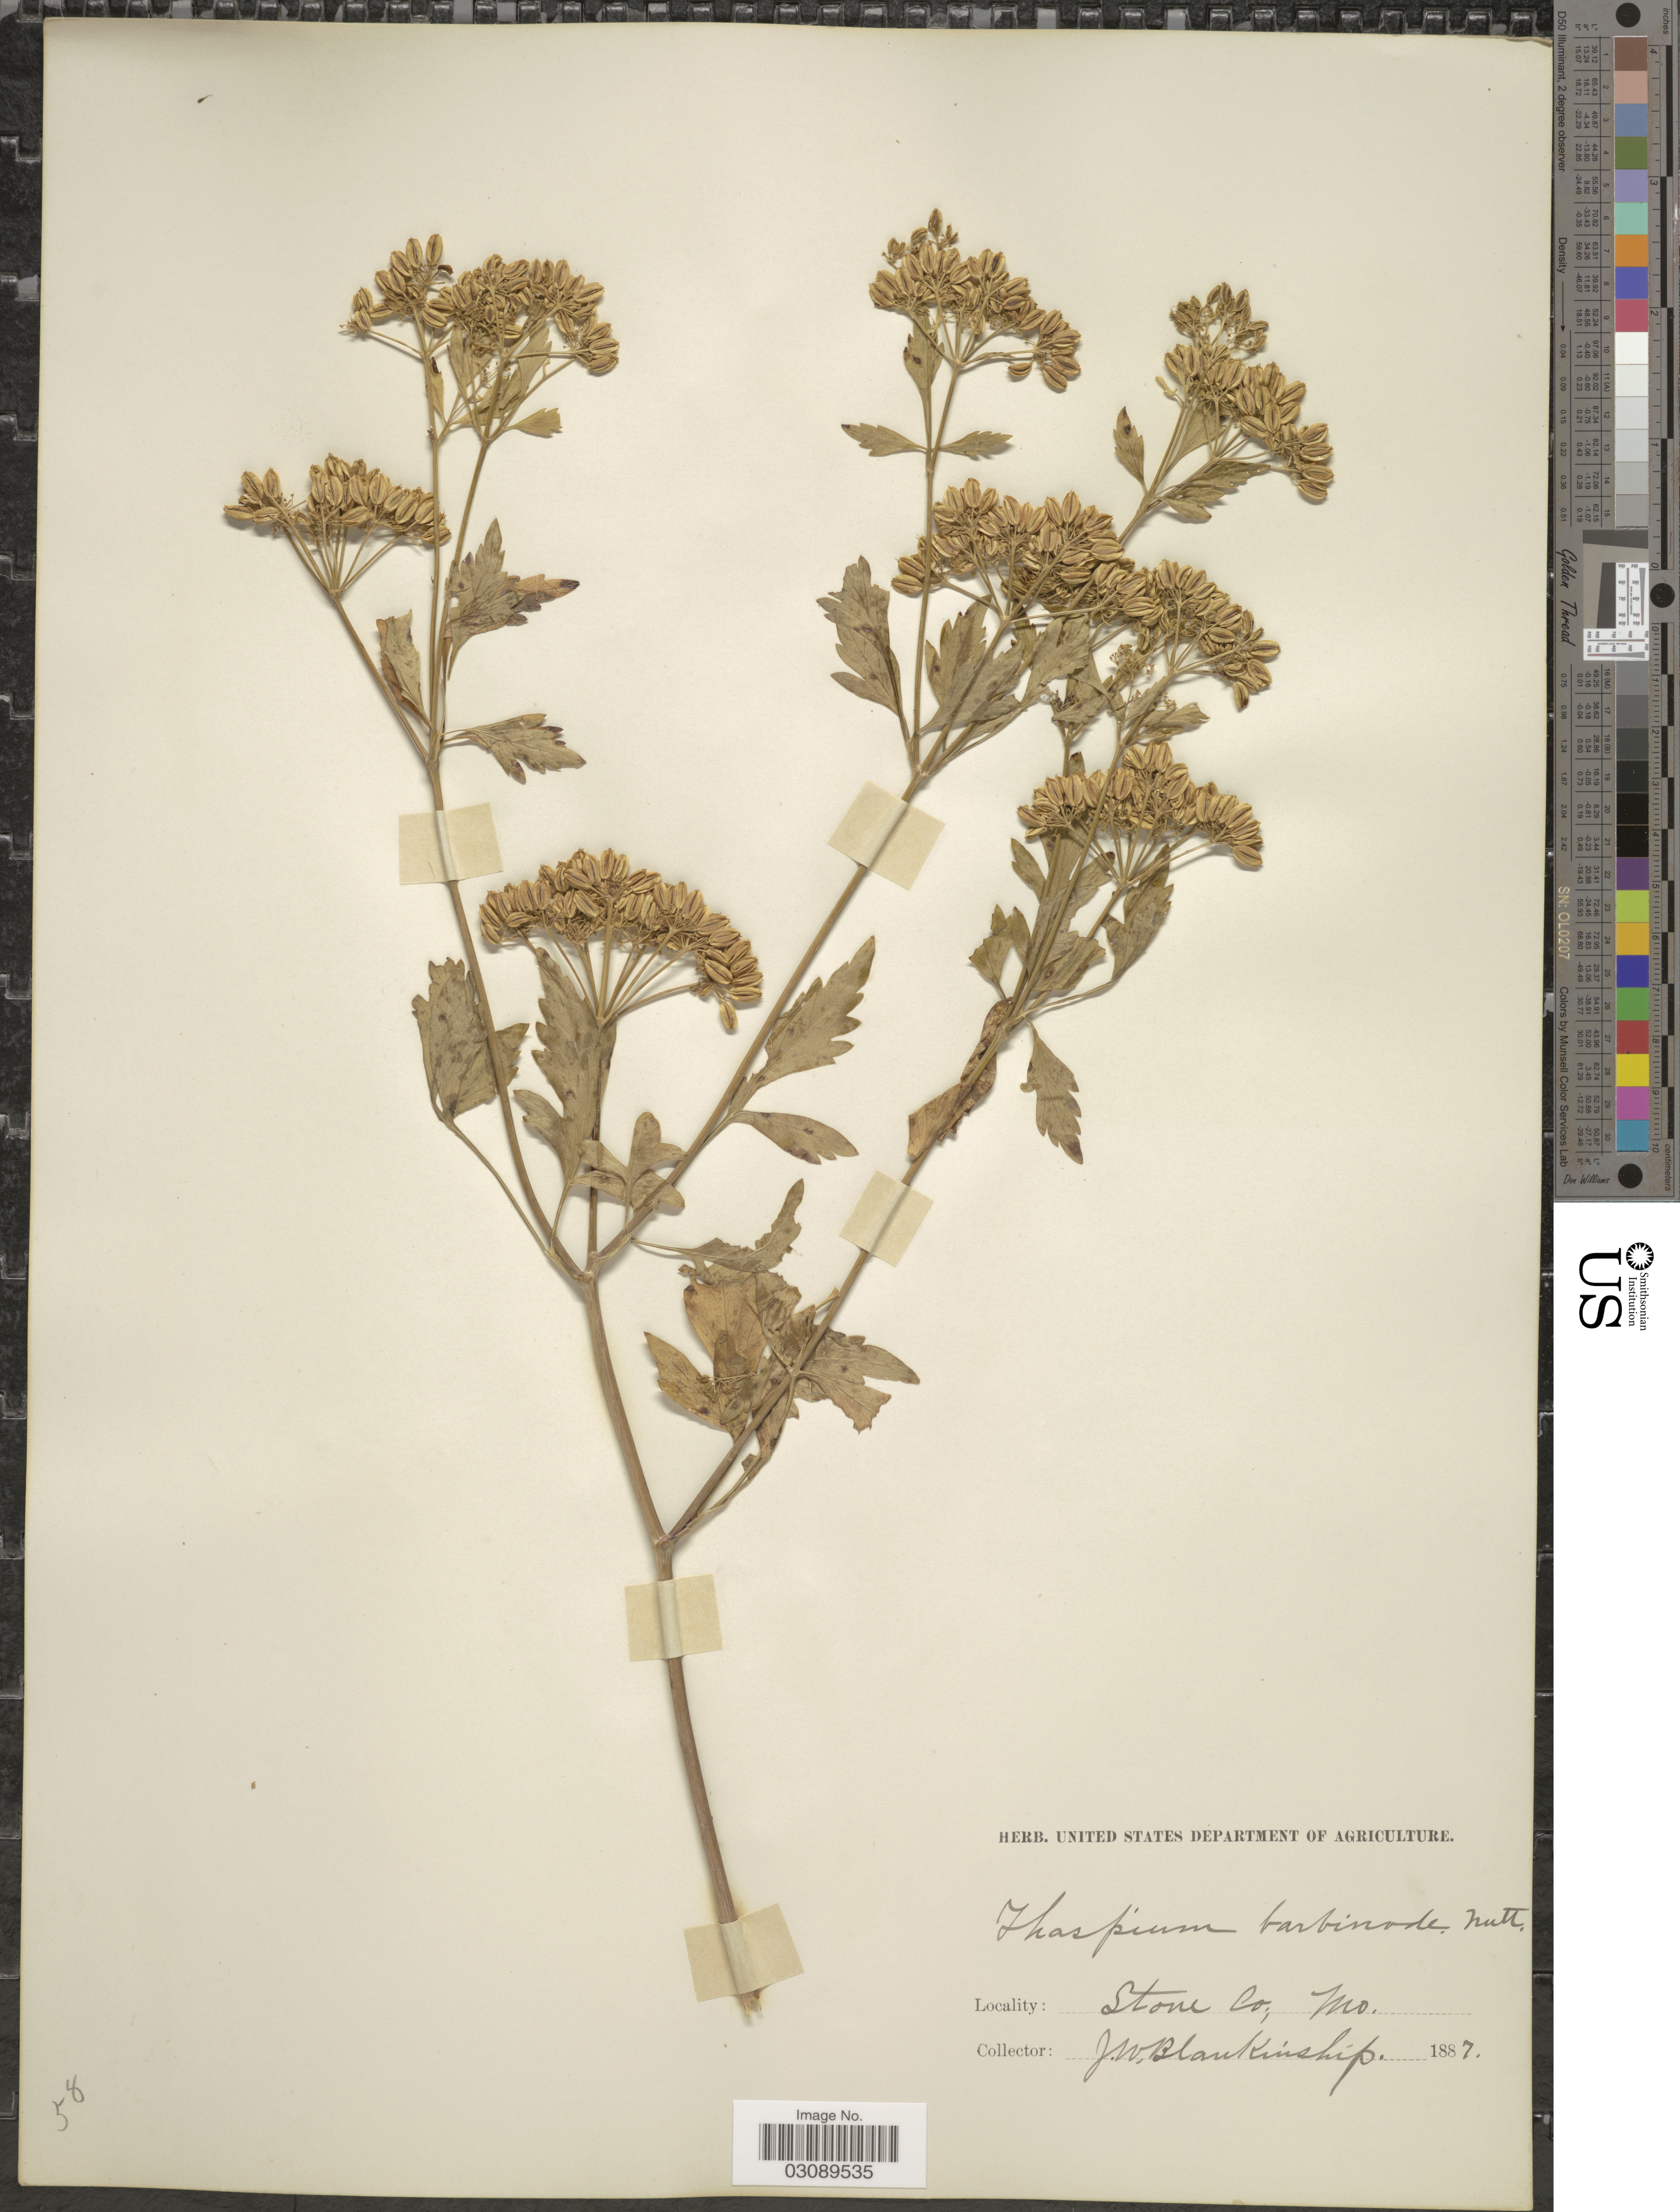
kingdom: Plantae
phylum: Tracheophyta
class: Magnoliopsida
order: Apiales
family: Apiaceae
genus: Thaspium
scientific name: Thaspium barbinode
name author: (Michx.) Nutt.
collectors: J. W. Blankinship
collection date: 1887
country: United States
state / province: Missouri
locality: Stone Co.